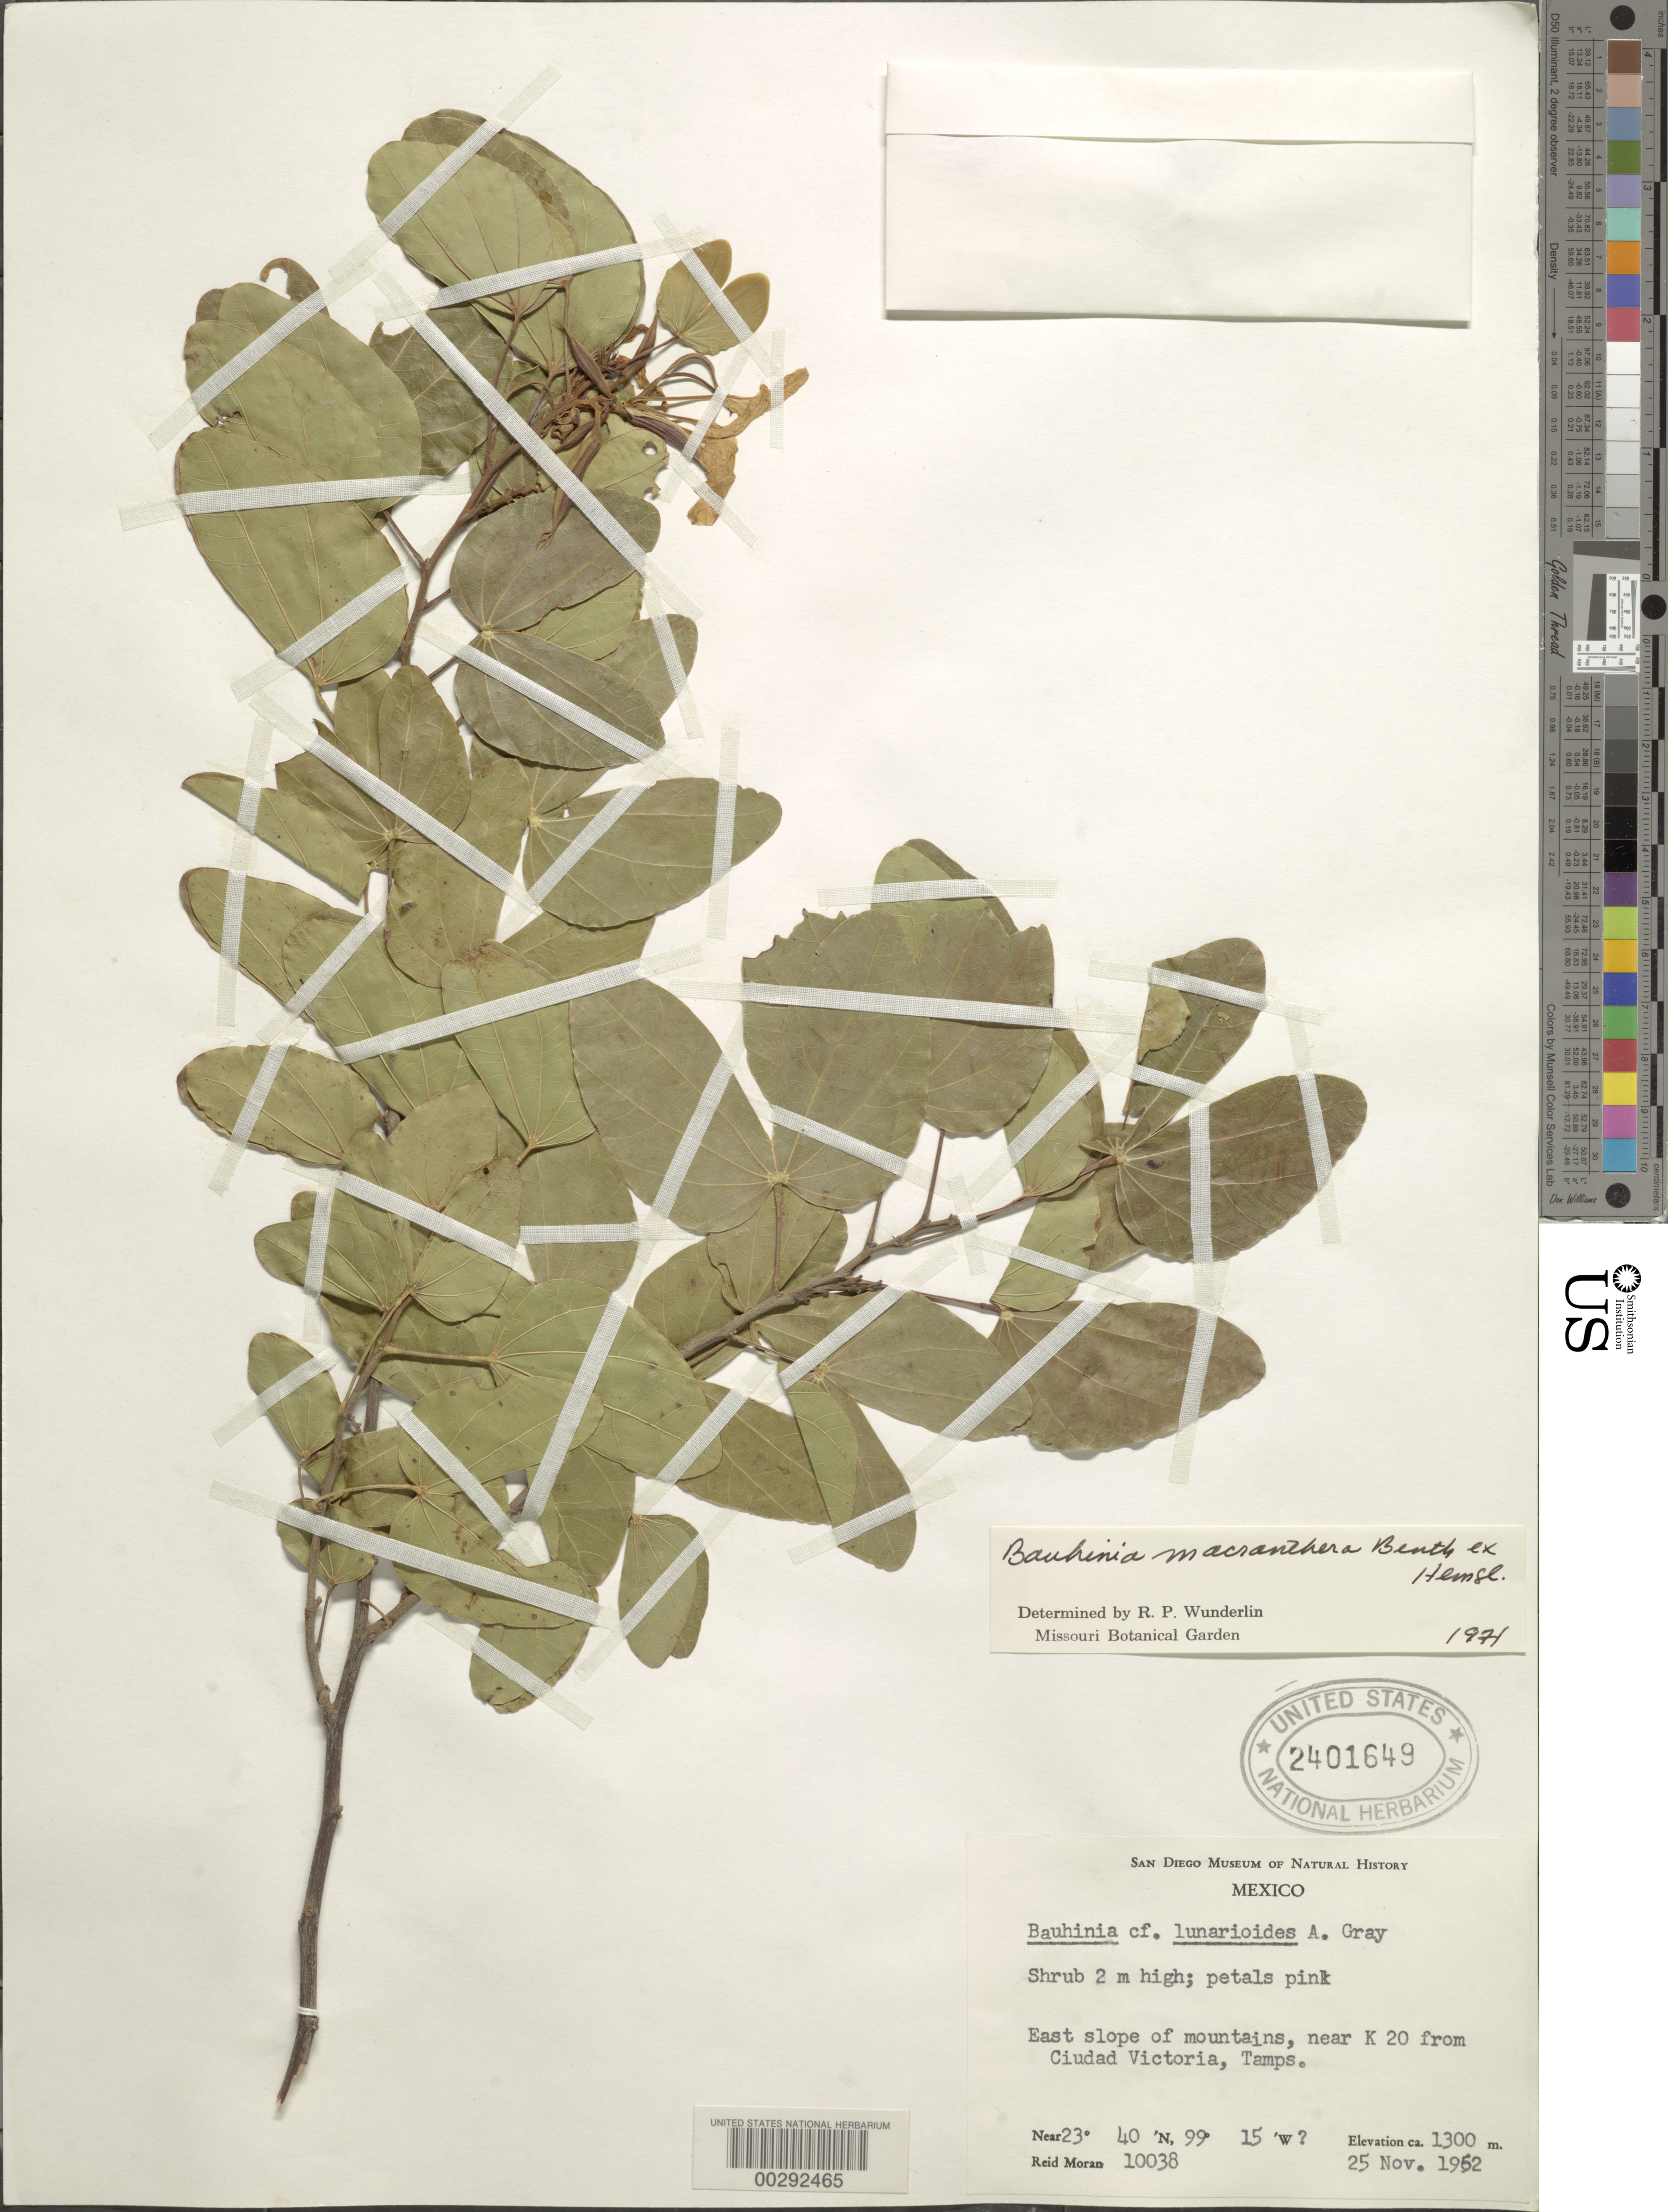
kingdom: Plantae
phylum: Tracheophyta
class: Magnoliopsida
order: Fabales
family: Fabaceae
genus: Bauhinia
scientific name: Bauhinia macranthera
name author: Benth. ex Hemsl.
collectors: R. V. Moran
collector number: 10038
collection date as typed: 25 Nov 1962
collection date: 1962-11-25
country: Mexico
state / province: Tamaulipas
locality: E slope of mountains near km 20 from Ciudad Victoria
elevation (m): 1300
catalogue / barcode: US 2401649